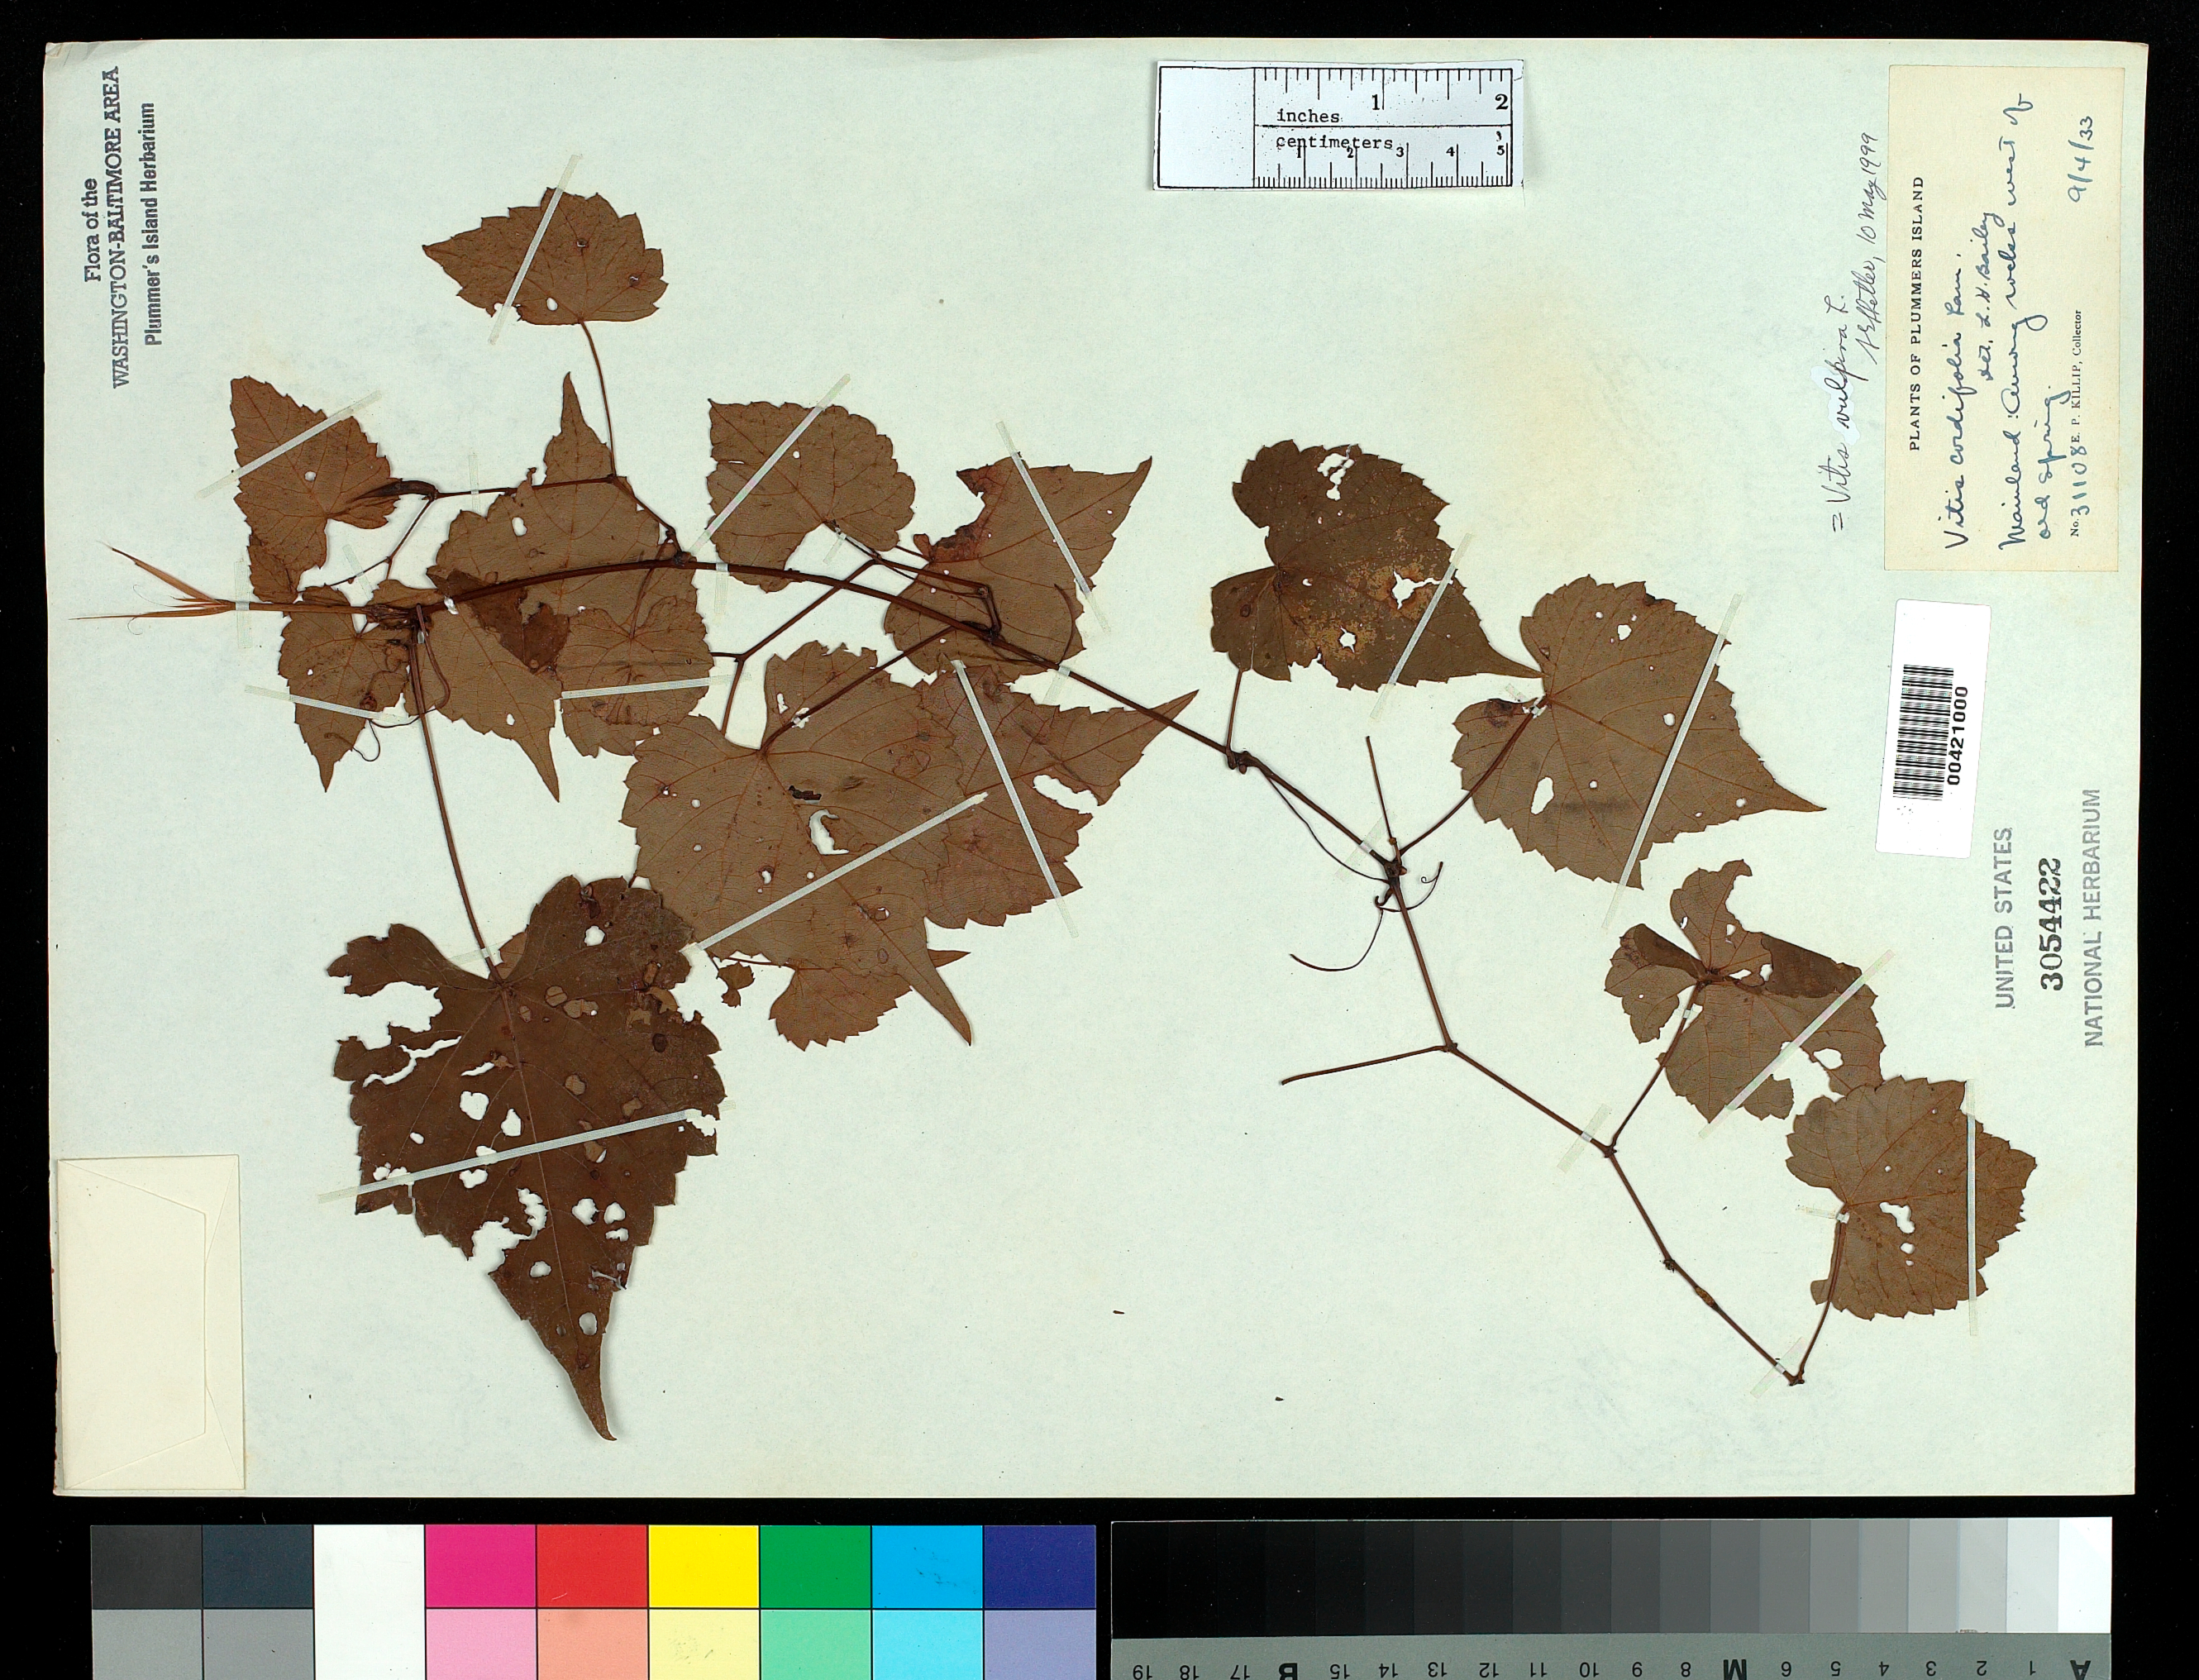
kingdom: Plantae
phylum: Tracheophyta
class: Magnoliopsida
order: Vitales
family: Vitaceae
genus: Vitis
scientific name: Vitis vulpina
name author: L.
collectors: E. P. Killip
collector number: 31108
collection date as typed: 04 Sep 1933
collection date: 1933-09-04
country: United States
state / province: Maryland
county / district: Montgomery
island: Plummers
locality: Plummer's Island; west of Old Spring C. & O. Canal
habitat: Amongrocks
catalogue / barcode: US 3054422